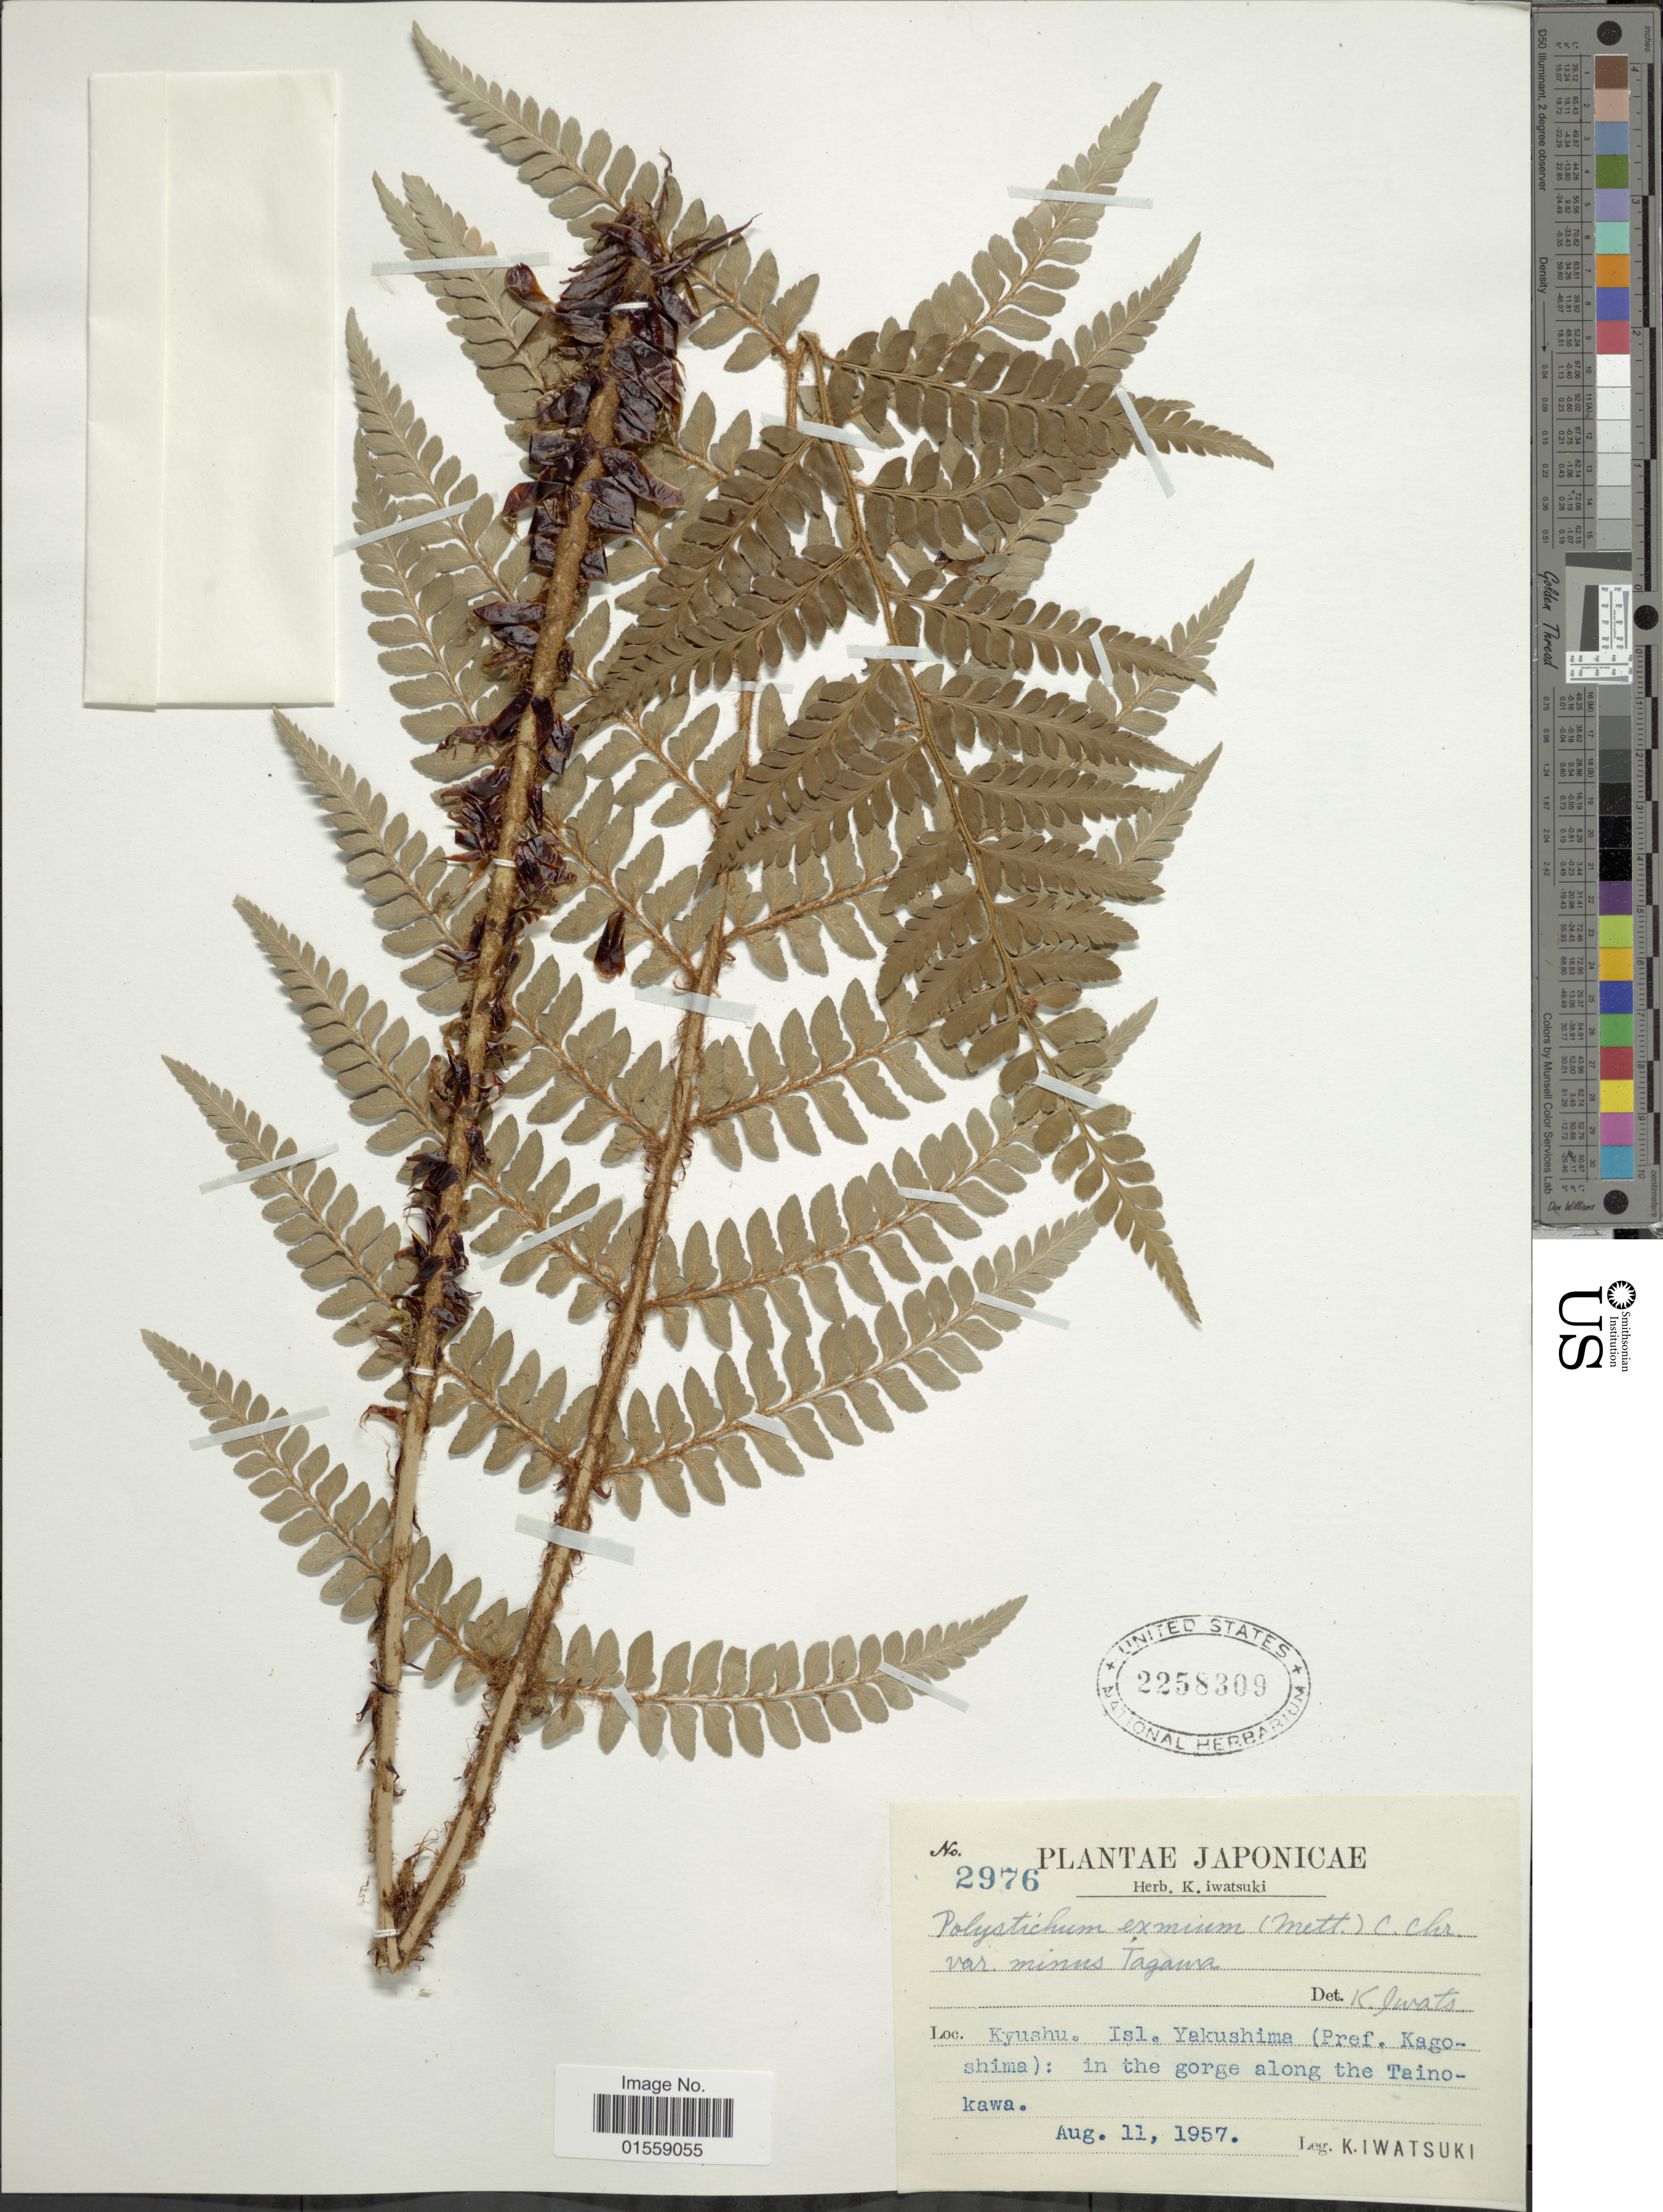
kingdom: Plantae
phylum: Tracheophyta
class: Polypodiopsida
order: Polypodiales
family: Dryopteridaceae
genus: Polystichum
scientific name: Polystichum eximium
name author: (Mett. ex Kuhn) C. Chr.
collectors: K. Iwatsuki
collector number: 2976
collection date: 1957-08-11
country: Japan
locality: Kyushu, Isl. Yakushima )\(Pref. Kagoshima): in the gorge along the Tainokawa.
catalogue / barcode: US 2258309